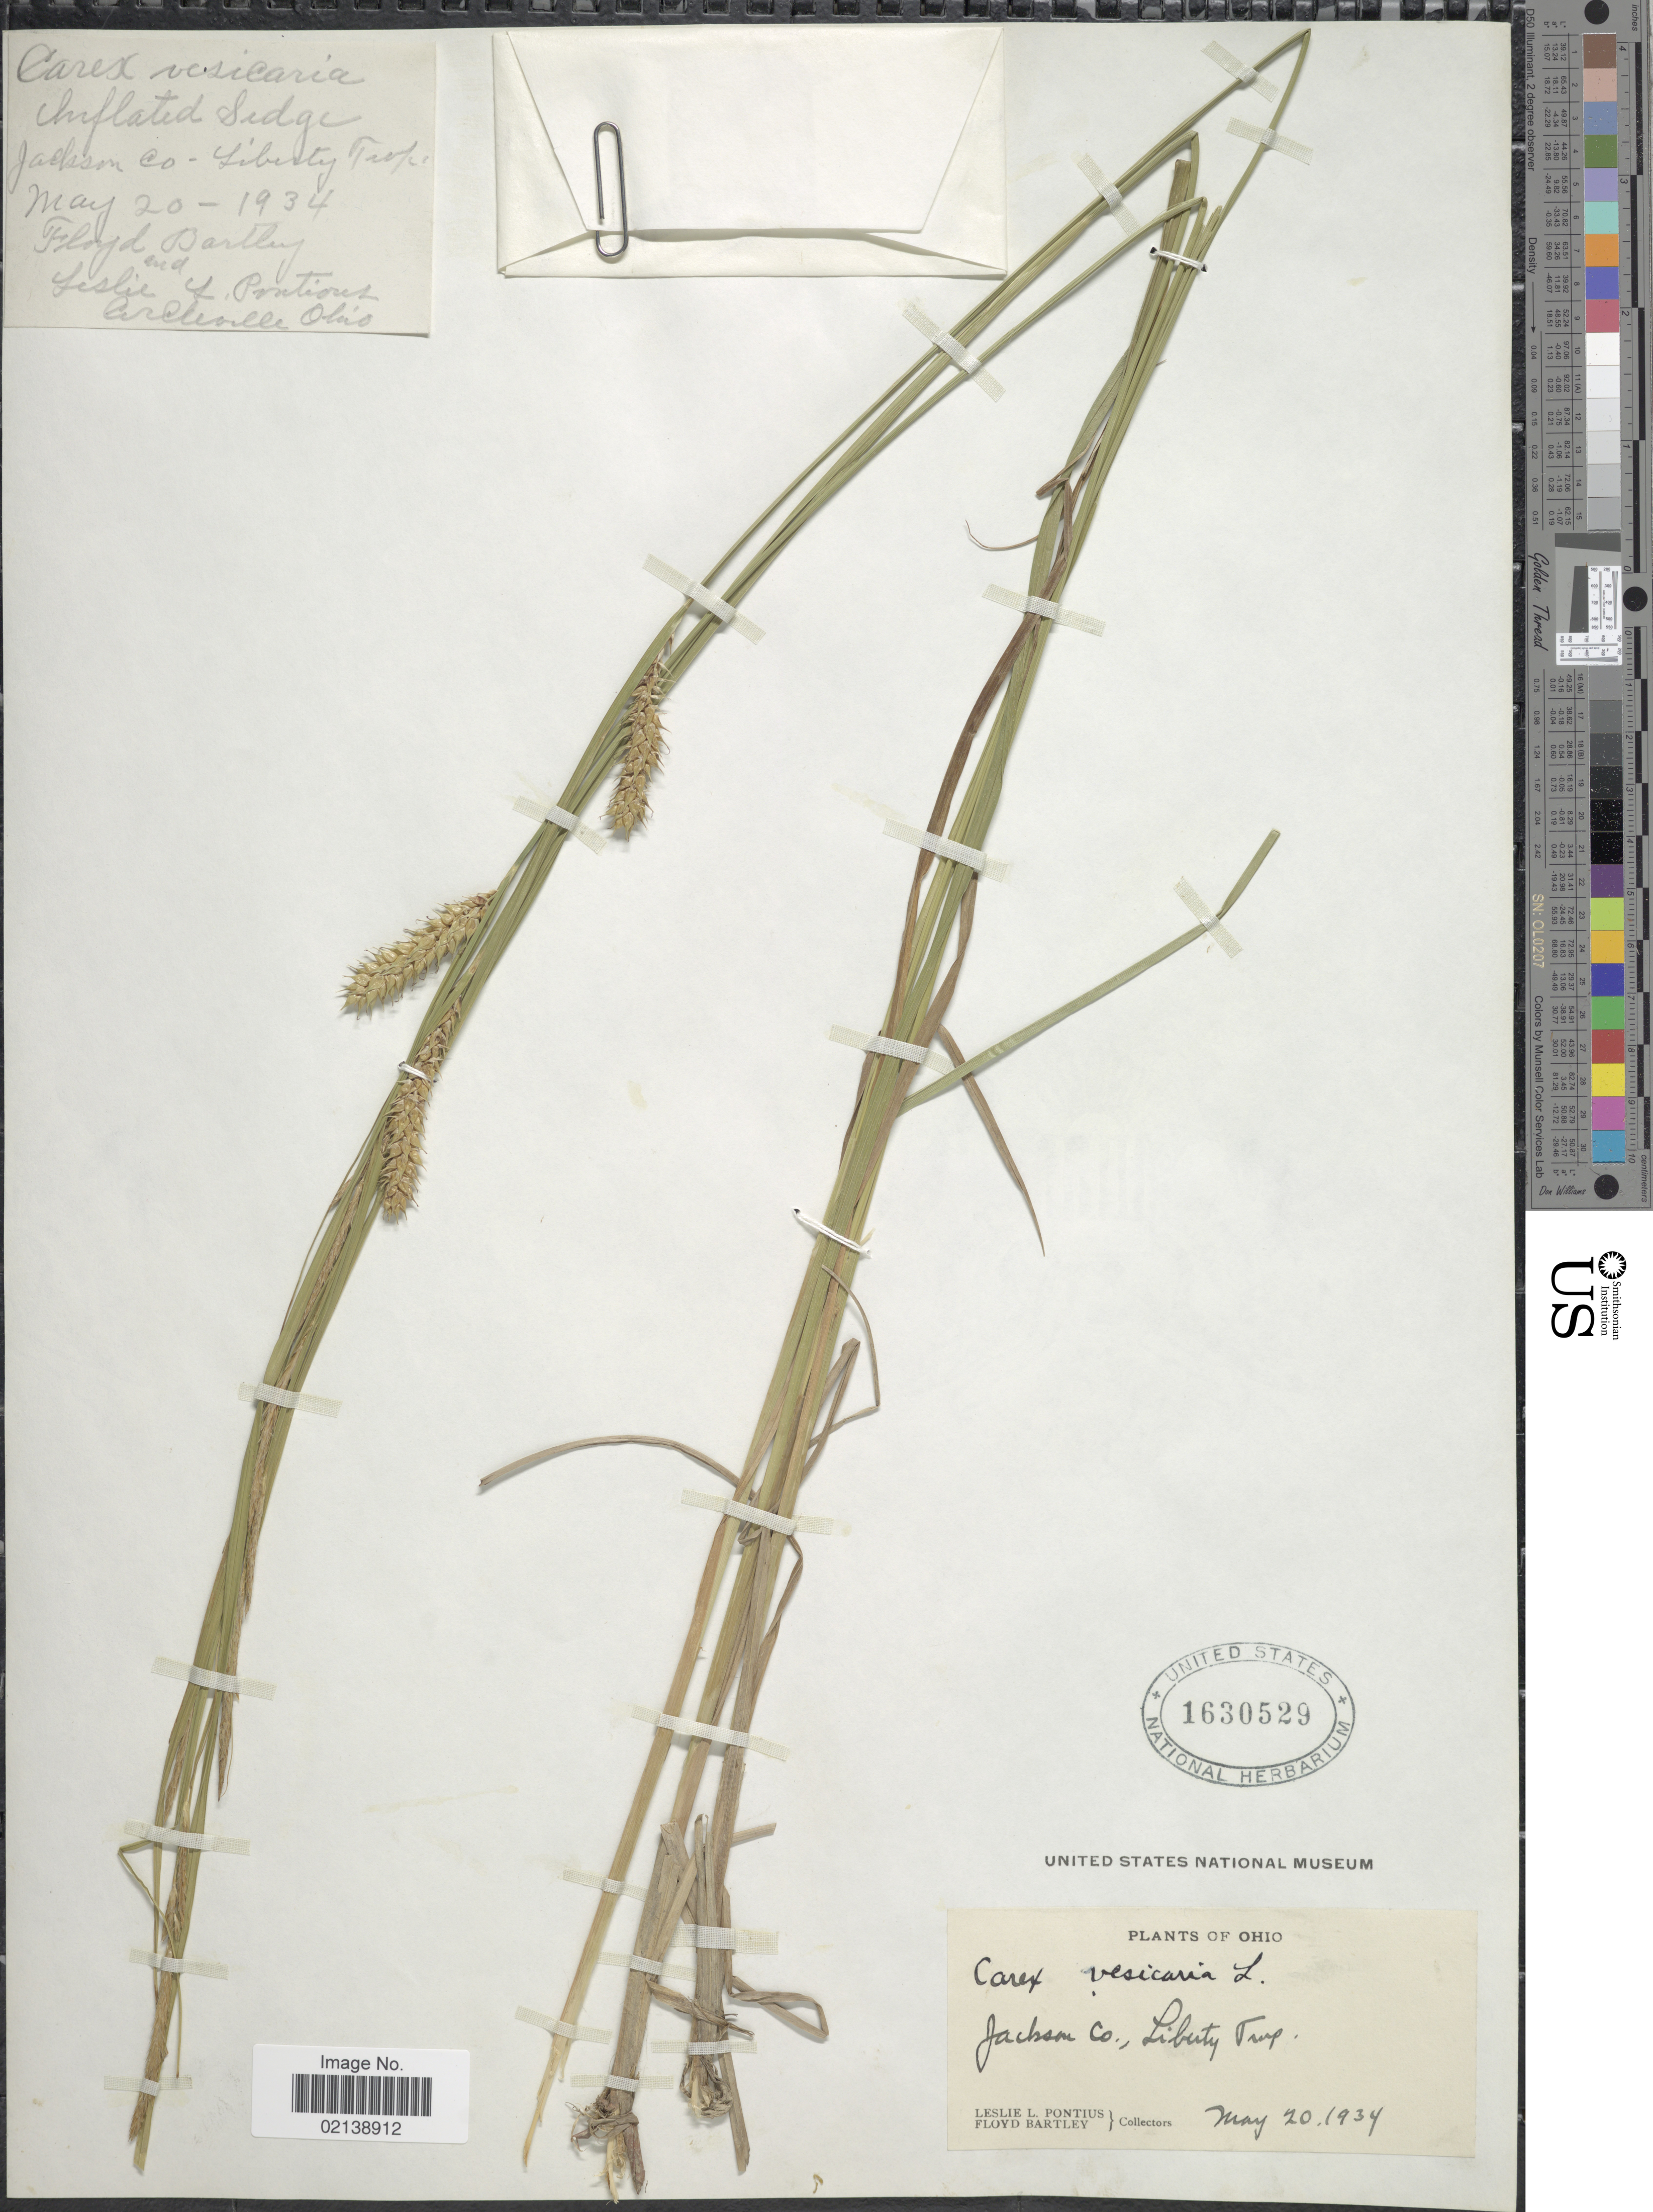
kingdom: Plantae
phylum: Tracheophyta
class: Liliopsida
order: Poales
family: Cyperaceae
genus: Carex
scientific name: Carex vesicaria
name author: L.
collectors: L. Pontius & F. Bartley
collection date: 1934-05-20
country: United States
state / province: Ohio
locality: Jackson Co., Liberty Twp.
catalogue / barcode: US 1630529